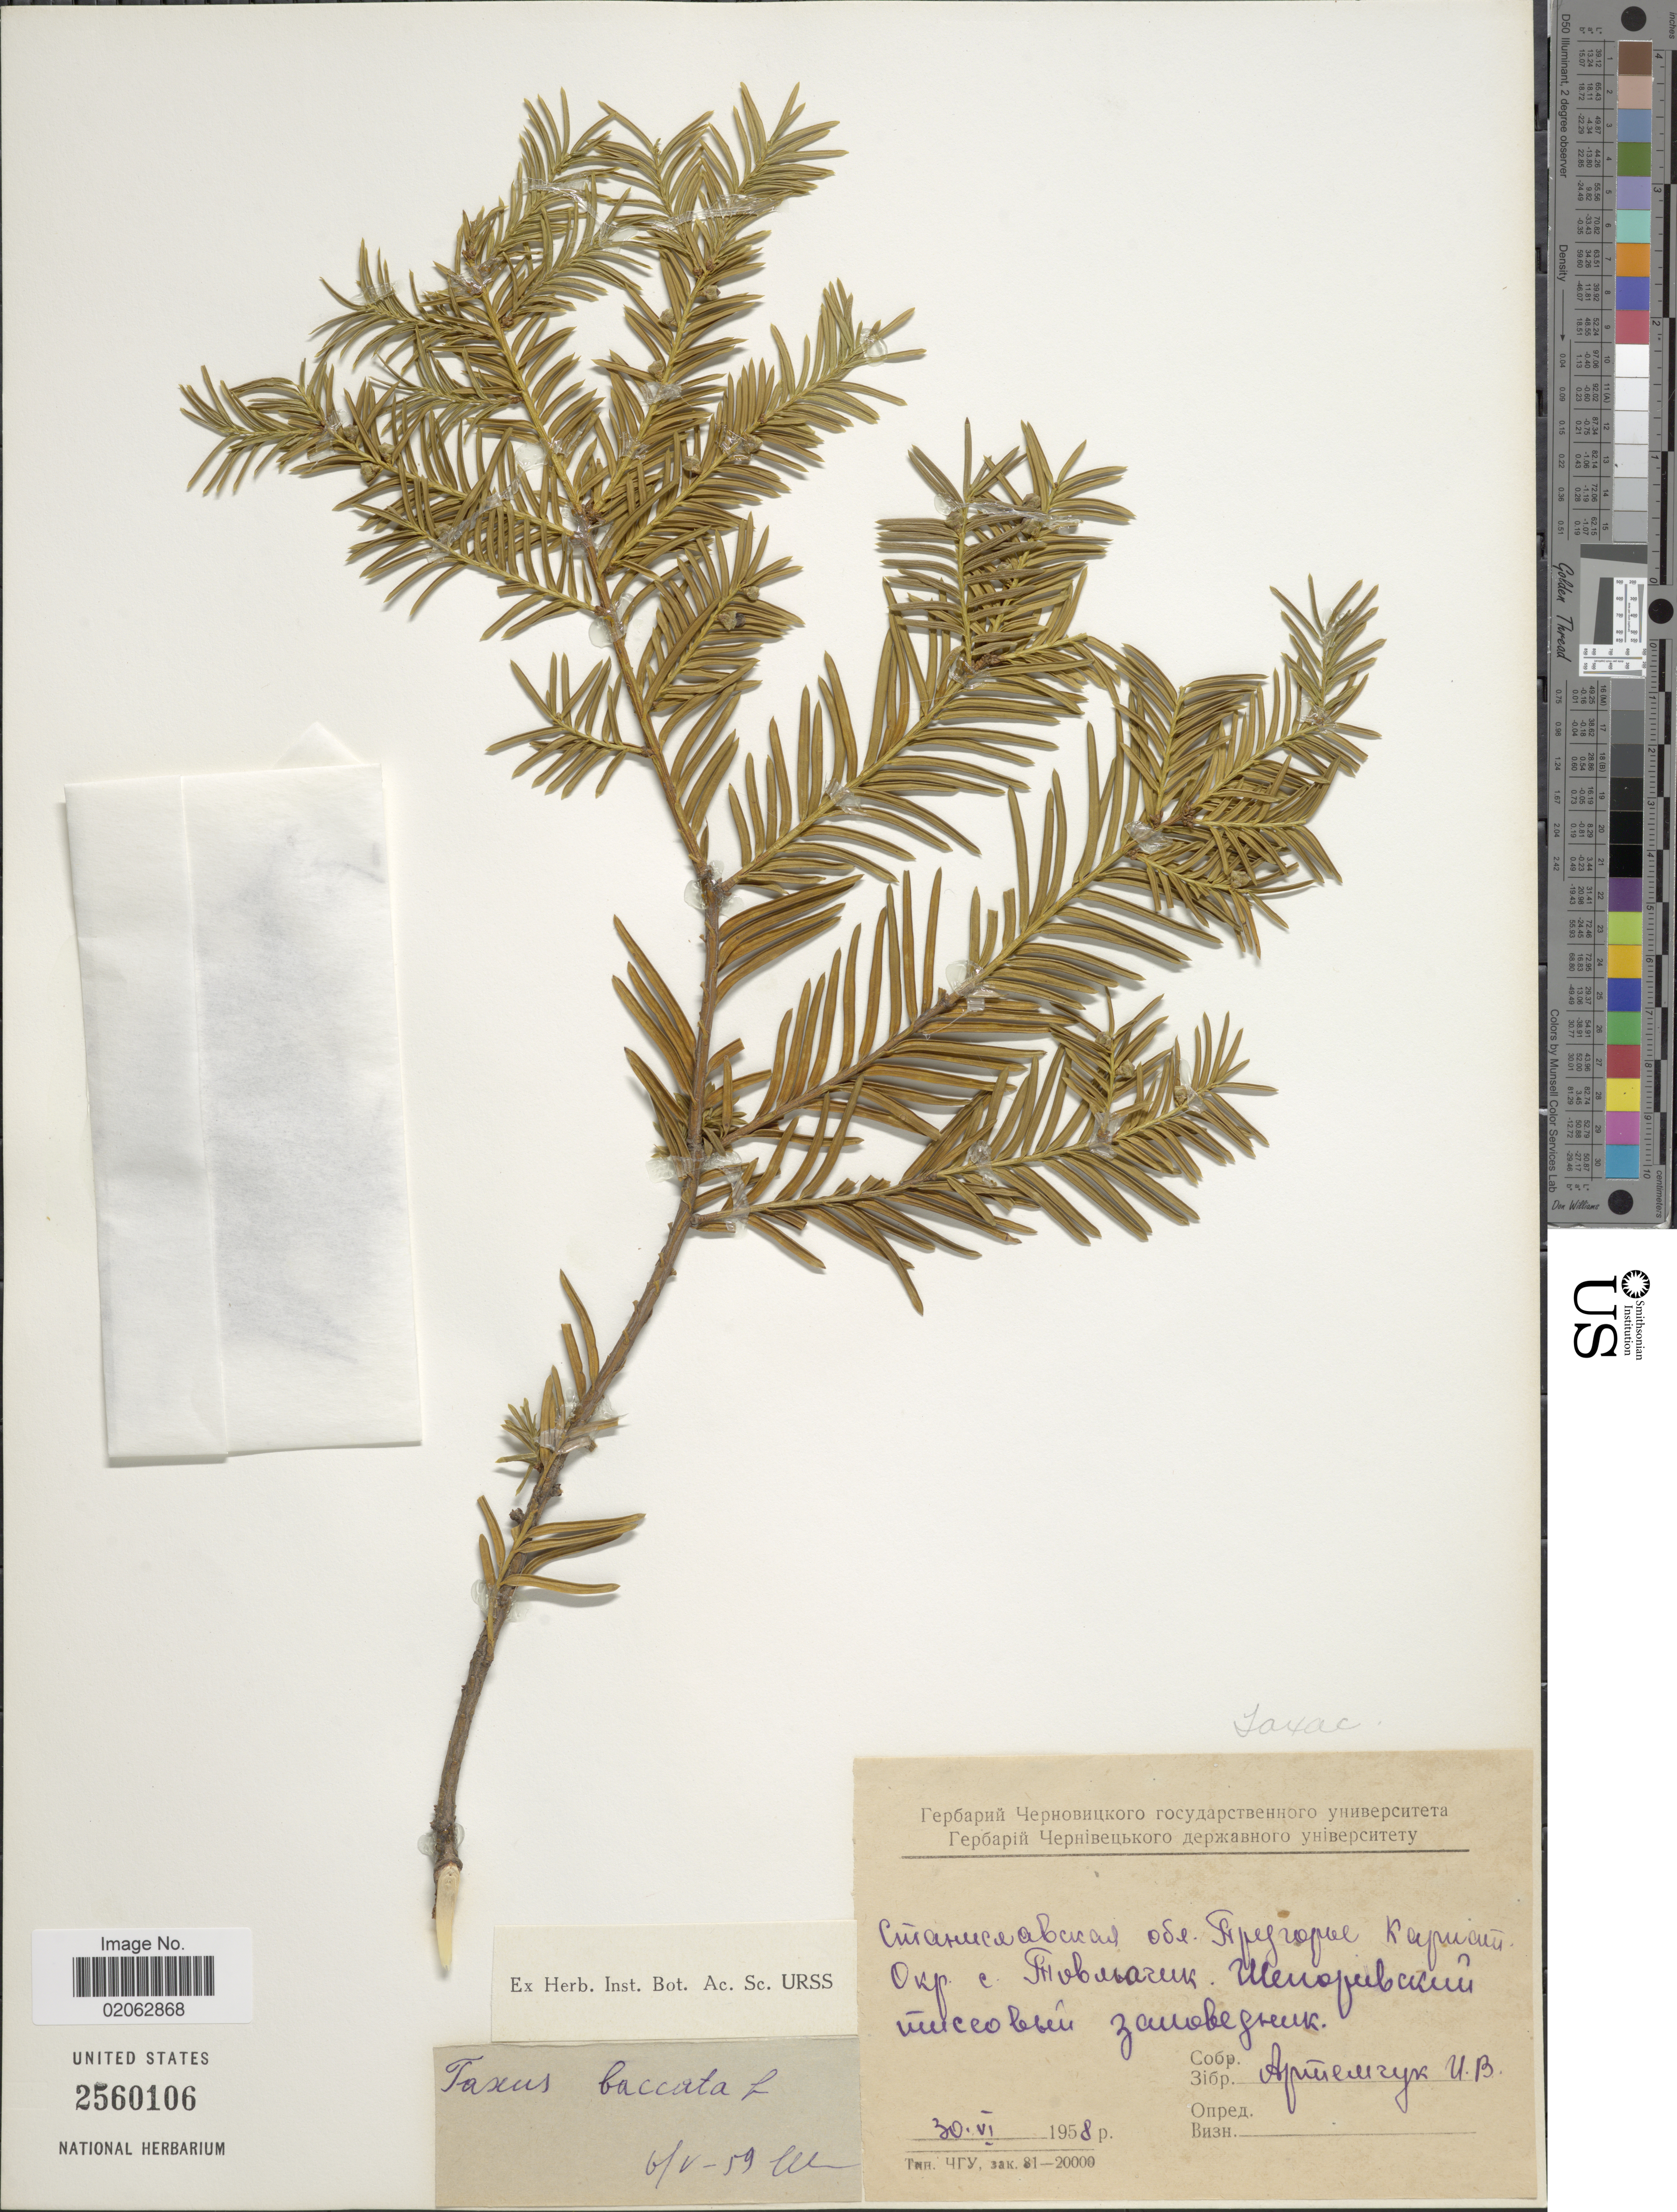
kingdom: Plantae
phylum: Tracheophyta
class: Pinopsida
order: Pinales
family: Taxaceae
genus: Taxus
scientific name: Taxus baccata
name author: L.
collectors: I. Artemczuk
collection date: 1958-06-30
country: Ukraine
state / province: Ivano-Frankivs'k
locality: Vicinity of Tovmachik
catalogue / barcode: US 2560106